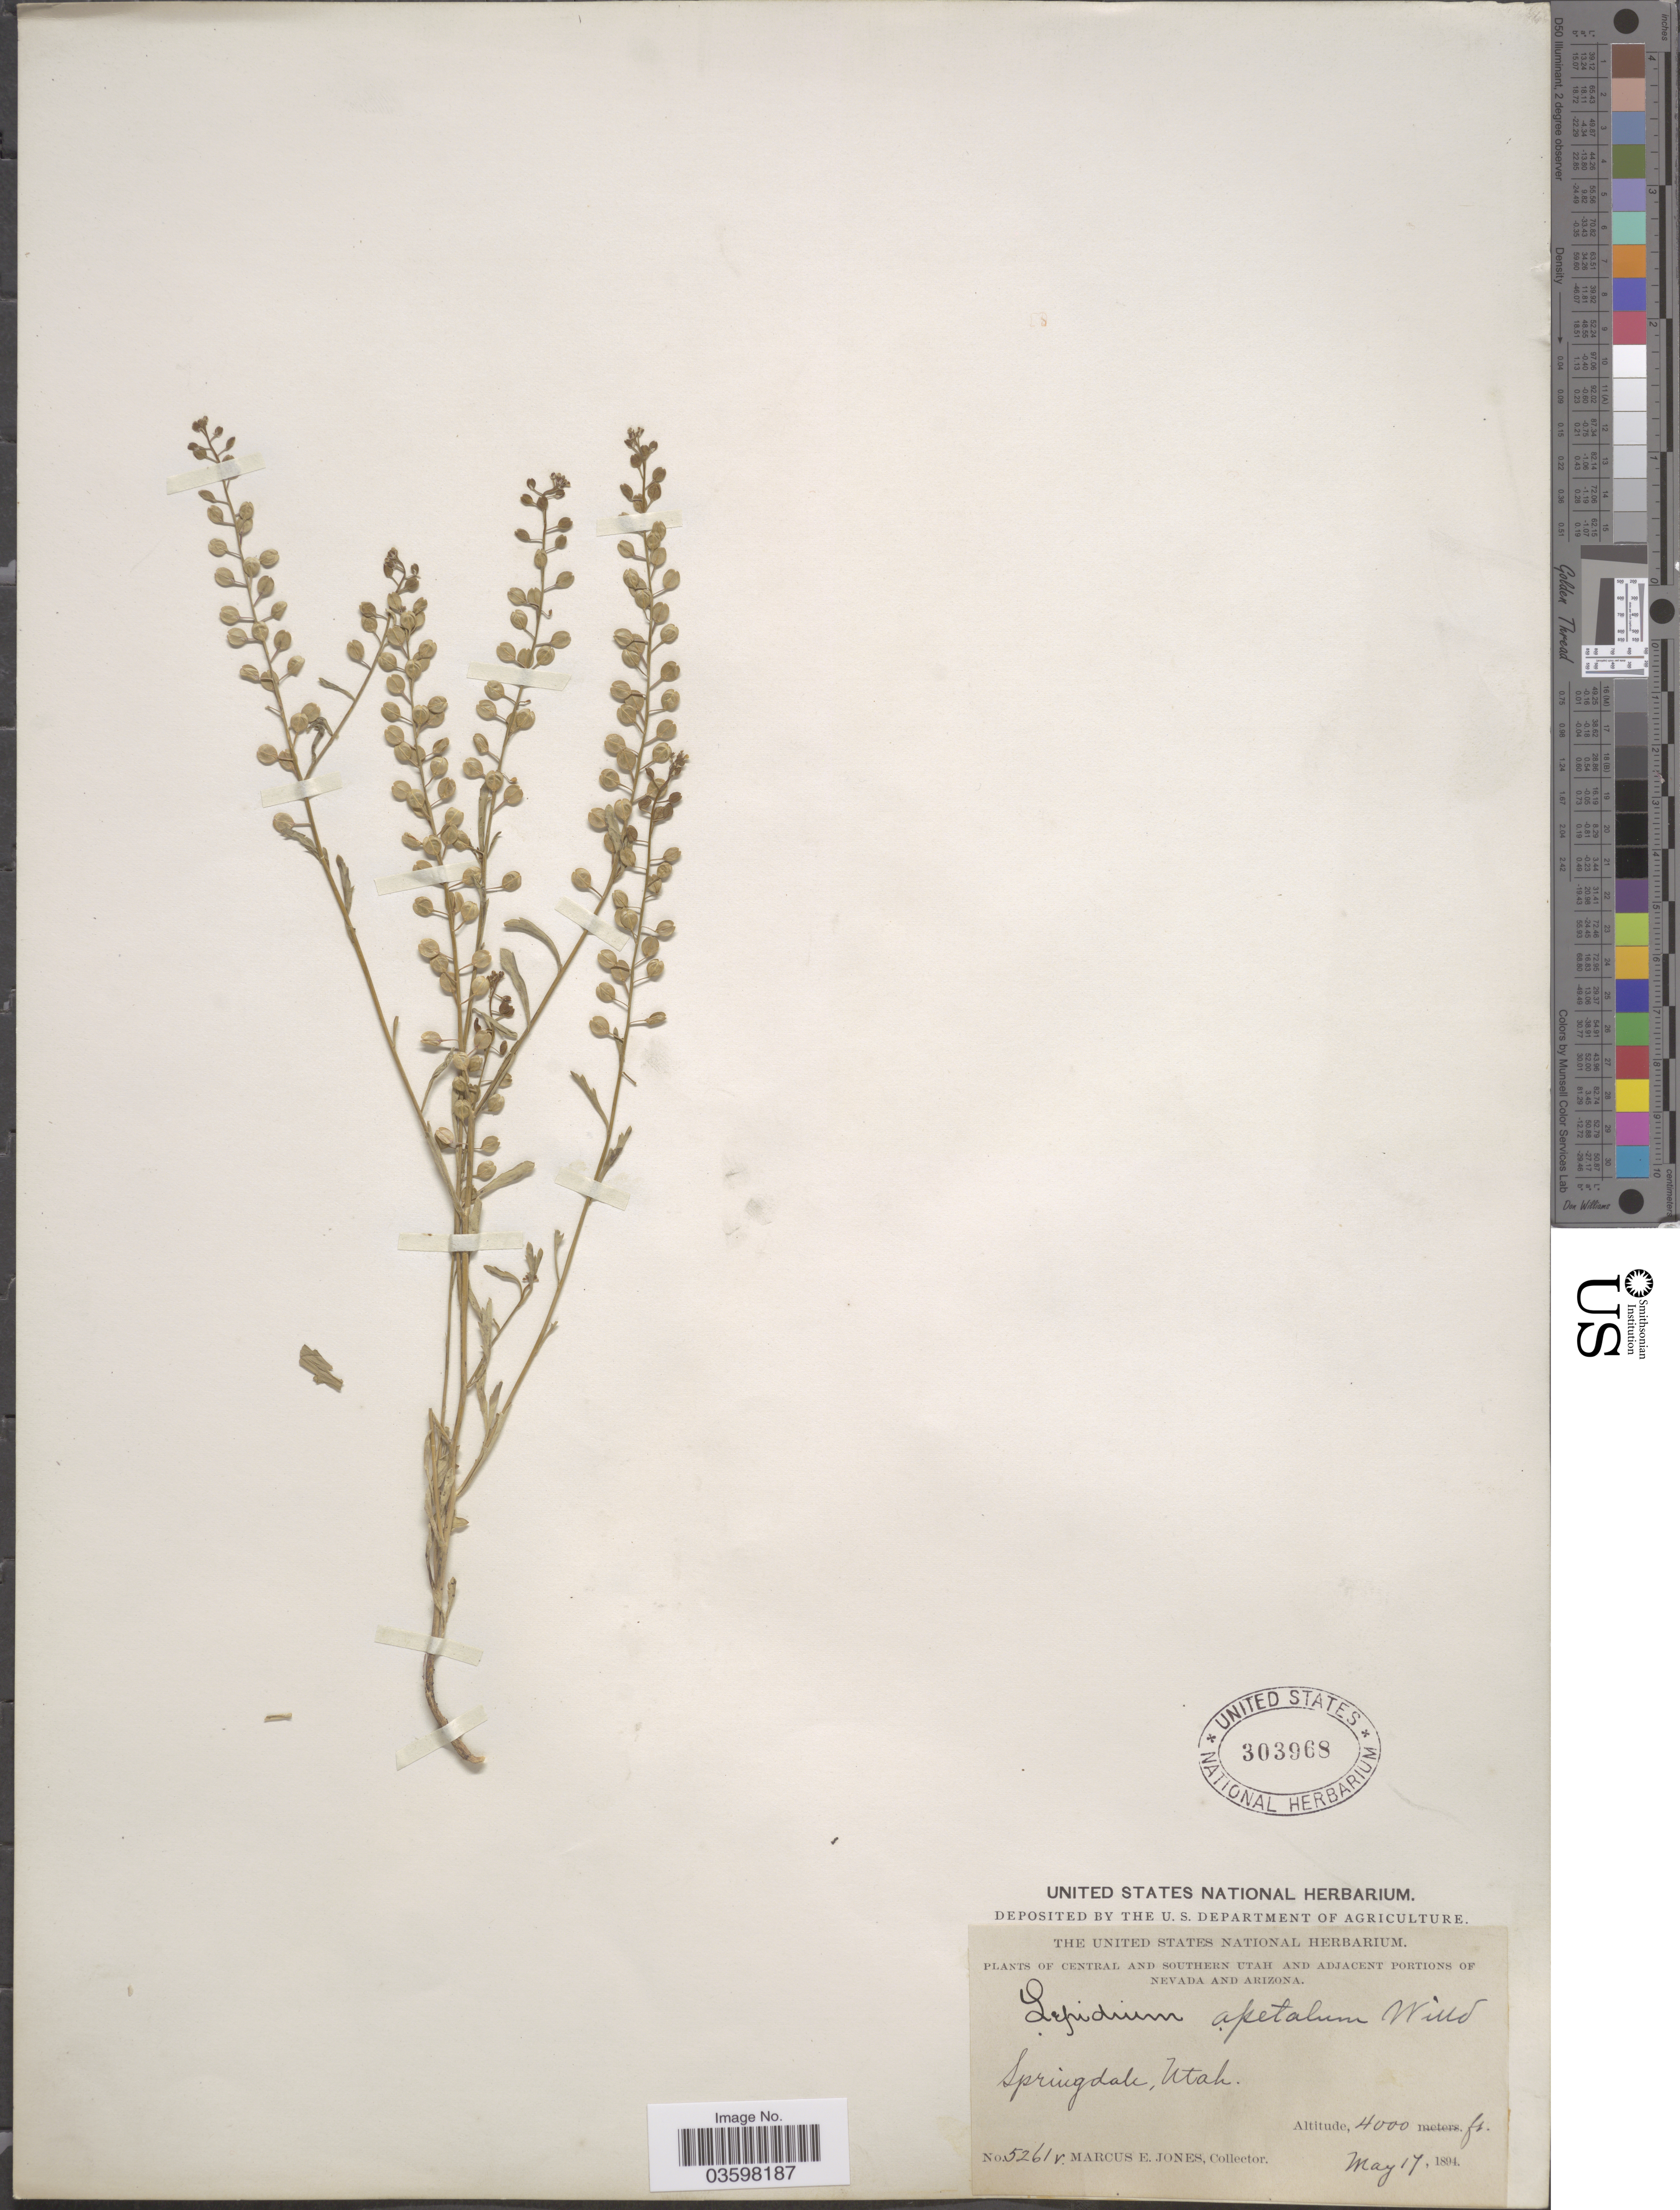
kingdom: Plantae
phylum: Tracheophyta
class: Magnoliopsida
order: Brassicales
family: Brassicaceae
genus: Lepidium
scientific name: Lepidium densiflorum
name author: Schrad.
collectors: M. E. Jones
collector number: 5261r*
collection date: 1894-05-17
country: United States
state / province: Utah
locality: Central and southern Utah. Springdale.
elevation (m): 1219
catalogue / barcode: US 303968